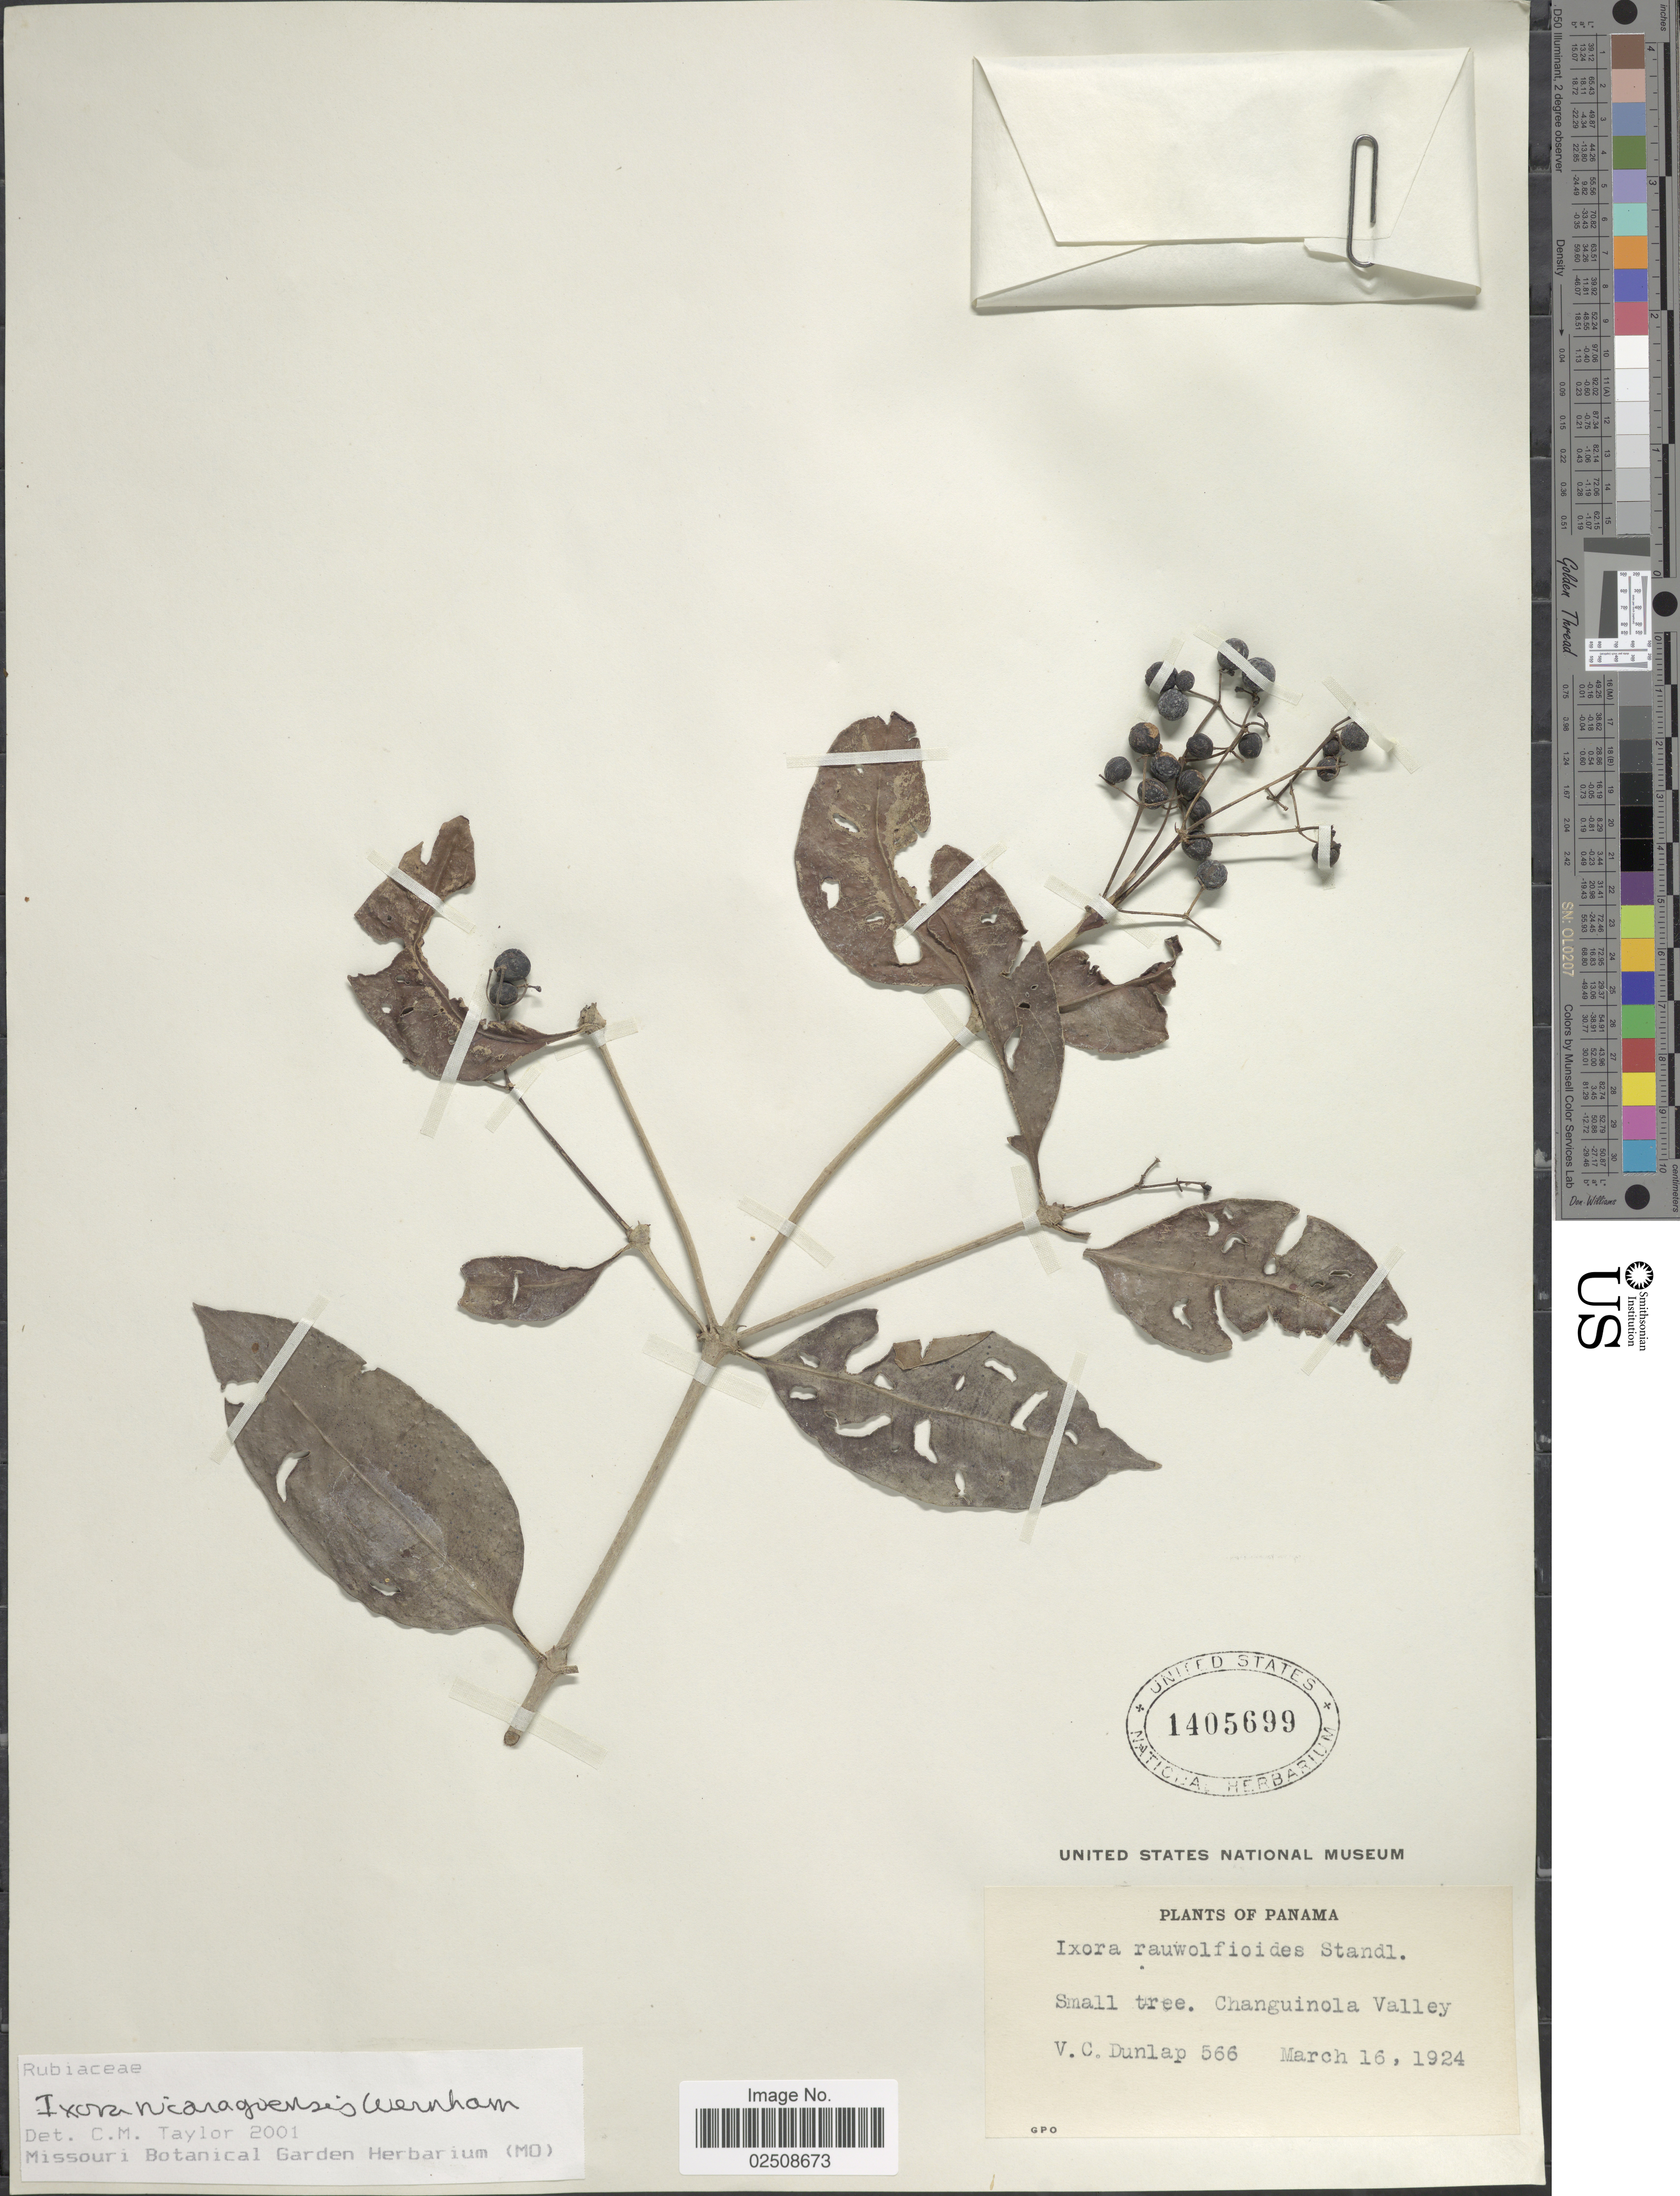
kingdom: Plantae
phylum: Tracheophyta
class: Magnoliopsida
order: Gentianales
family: Rubiaceae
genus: Ixora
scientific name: Ixora nicaraguensis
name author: Wernham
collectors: V. C. Dunlap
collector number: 566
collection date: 1924-03-16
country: Panama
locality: Changuinola Valley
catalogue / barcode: US 1405699